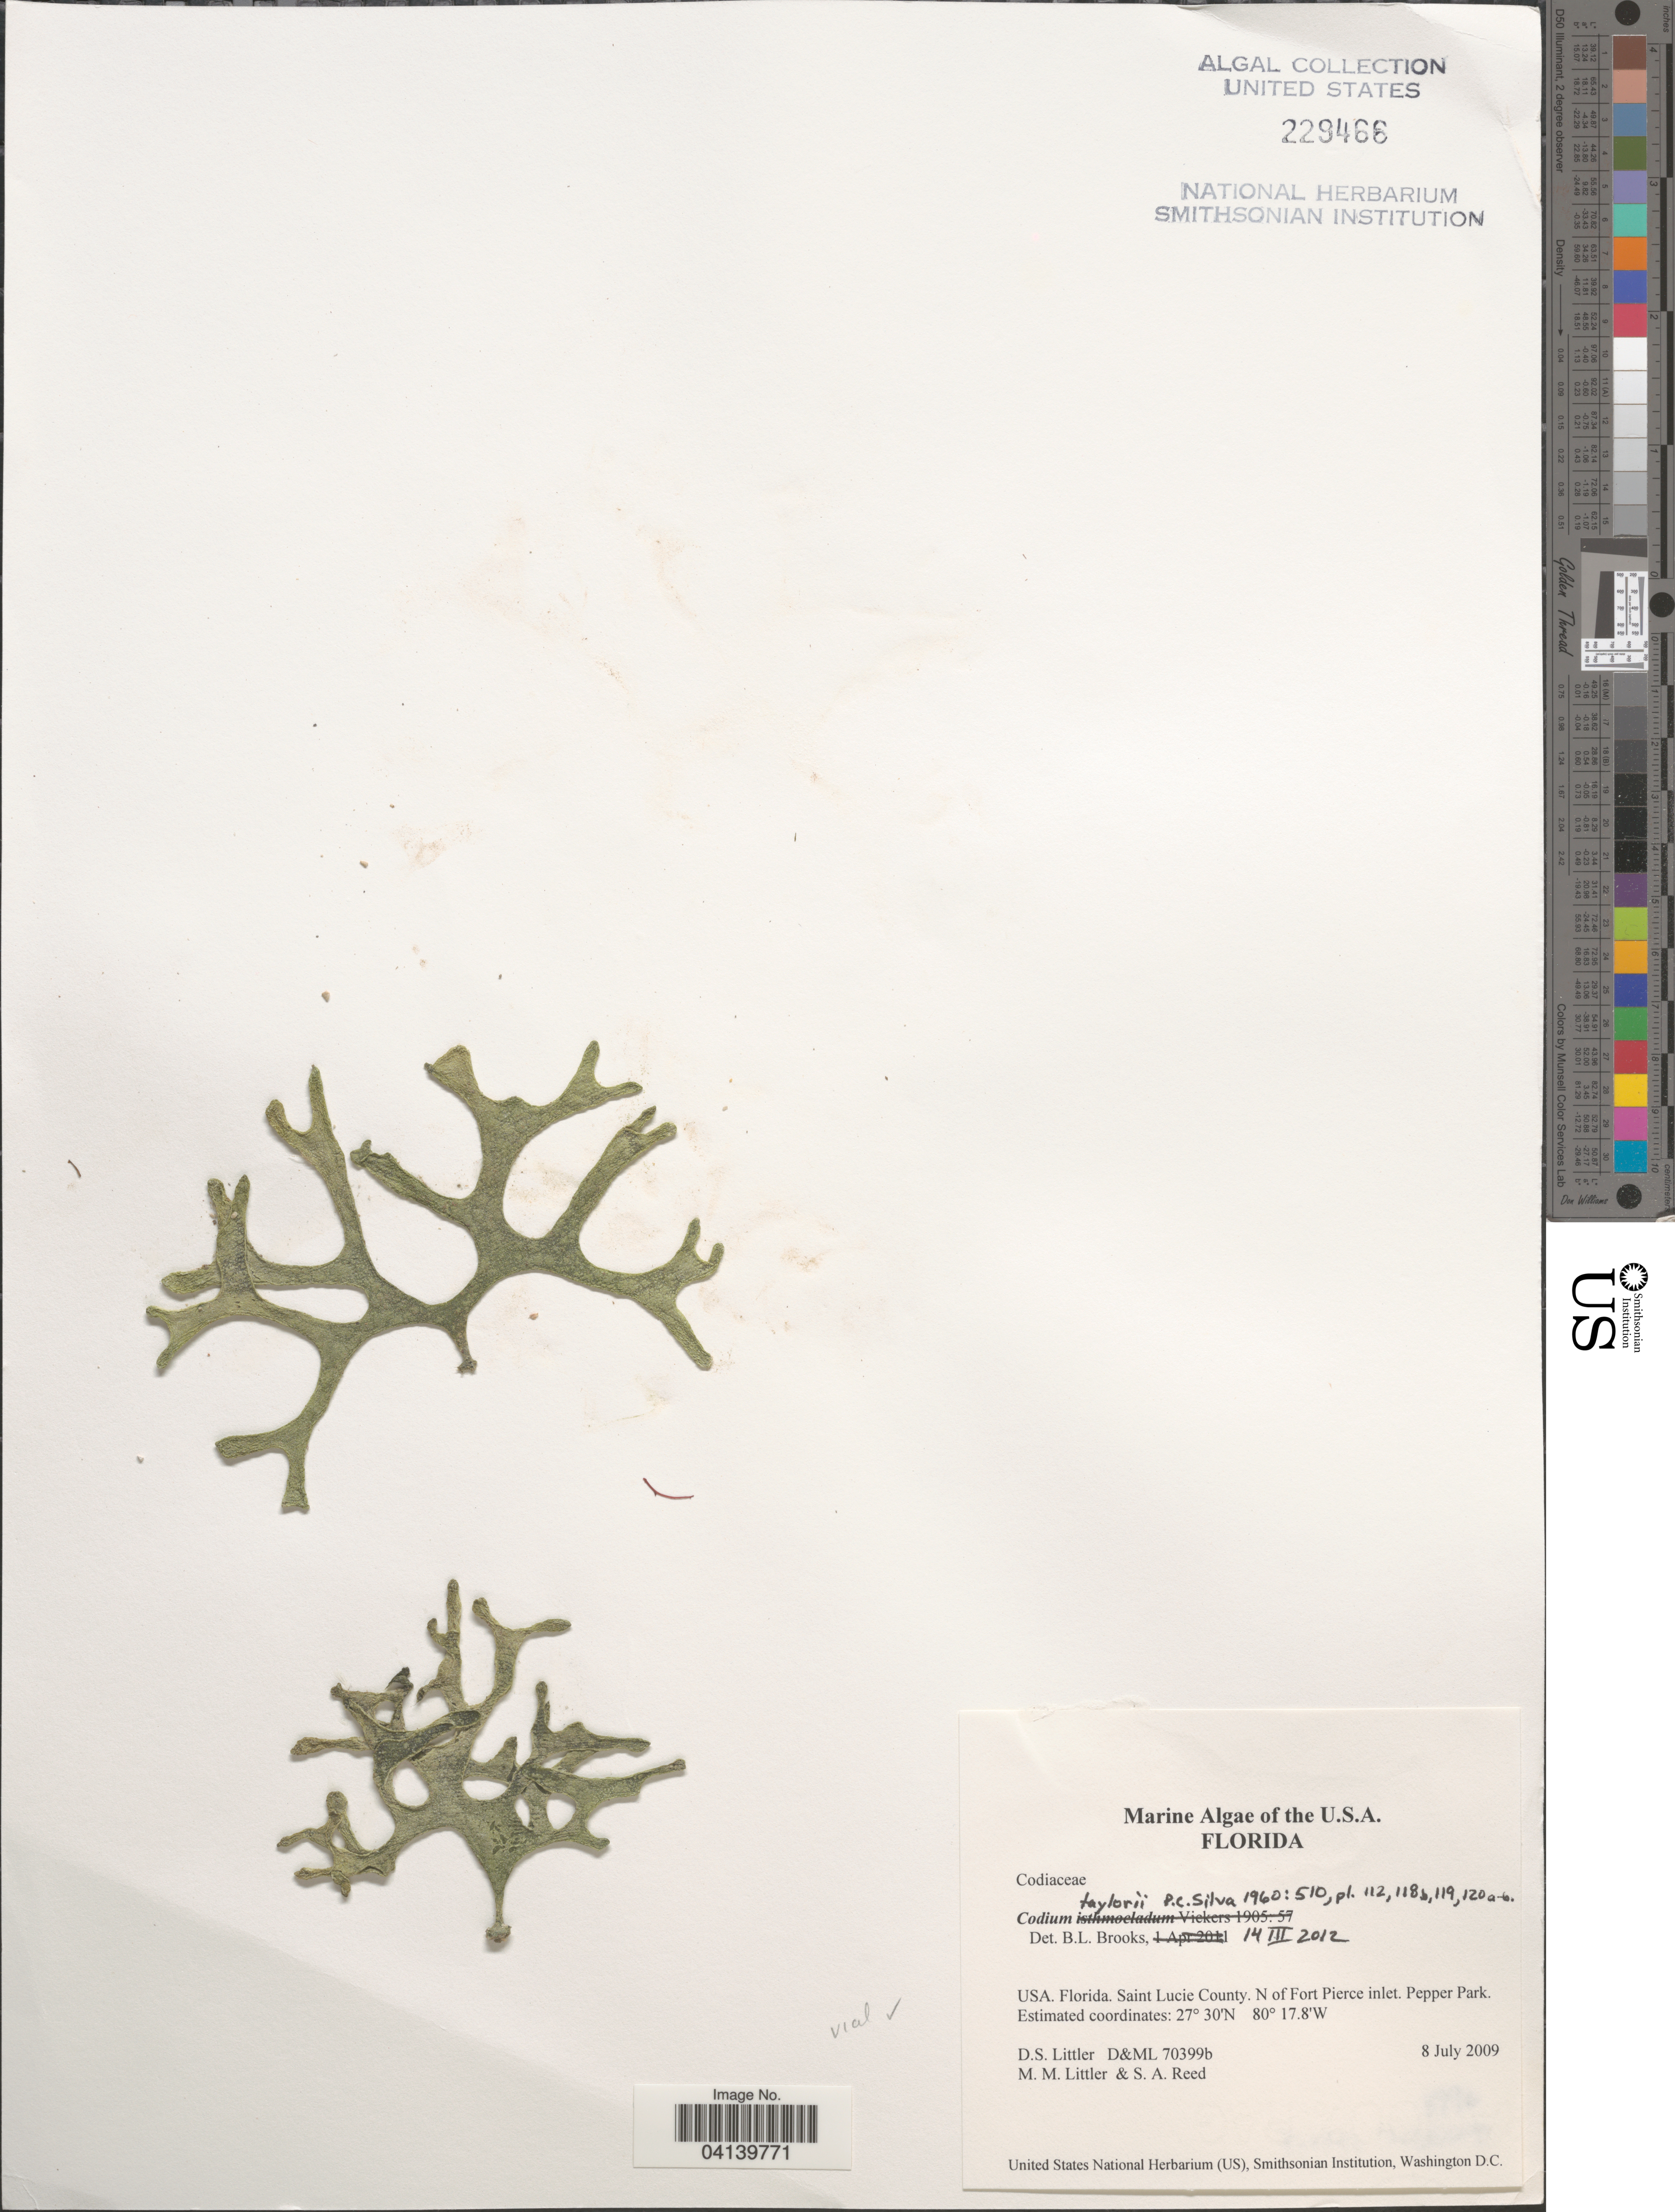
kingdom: Plantae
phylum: Chlorophyta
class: Ulvophyceae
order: Bryopsidales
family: Codiaceae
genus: Codium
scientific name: Codium taylorii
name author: P.C. Silva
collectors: D. S. Littler & S. Reed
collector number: D&ML 70399b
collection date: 2009-07-08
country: United States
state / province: Florida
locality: Saint Lucie County. N of Fort Pierce inlet. Pepper Park.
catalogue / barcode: US 229466